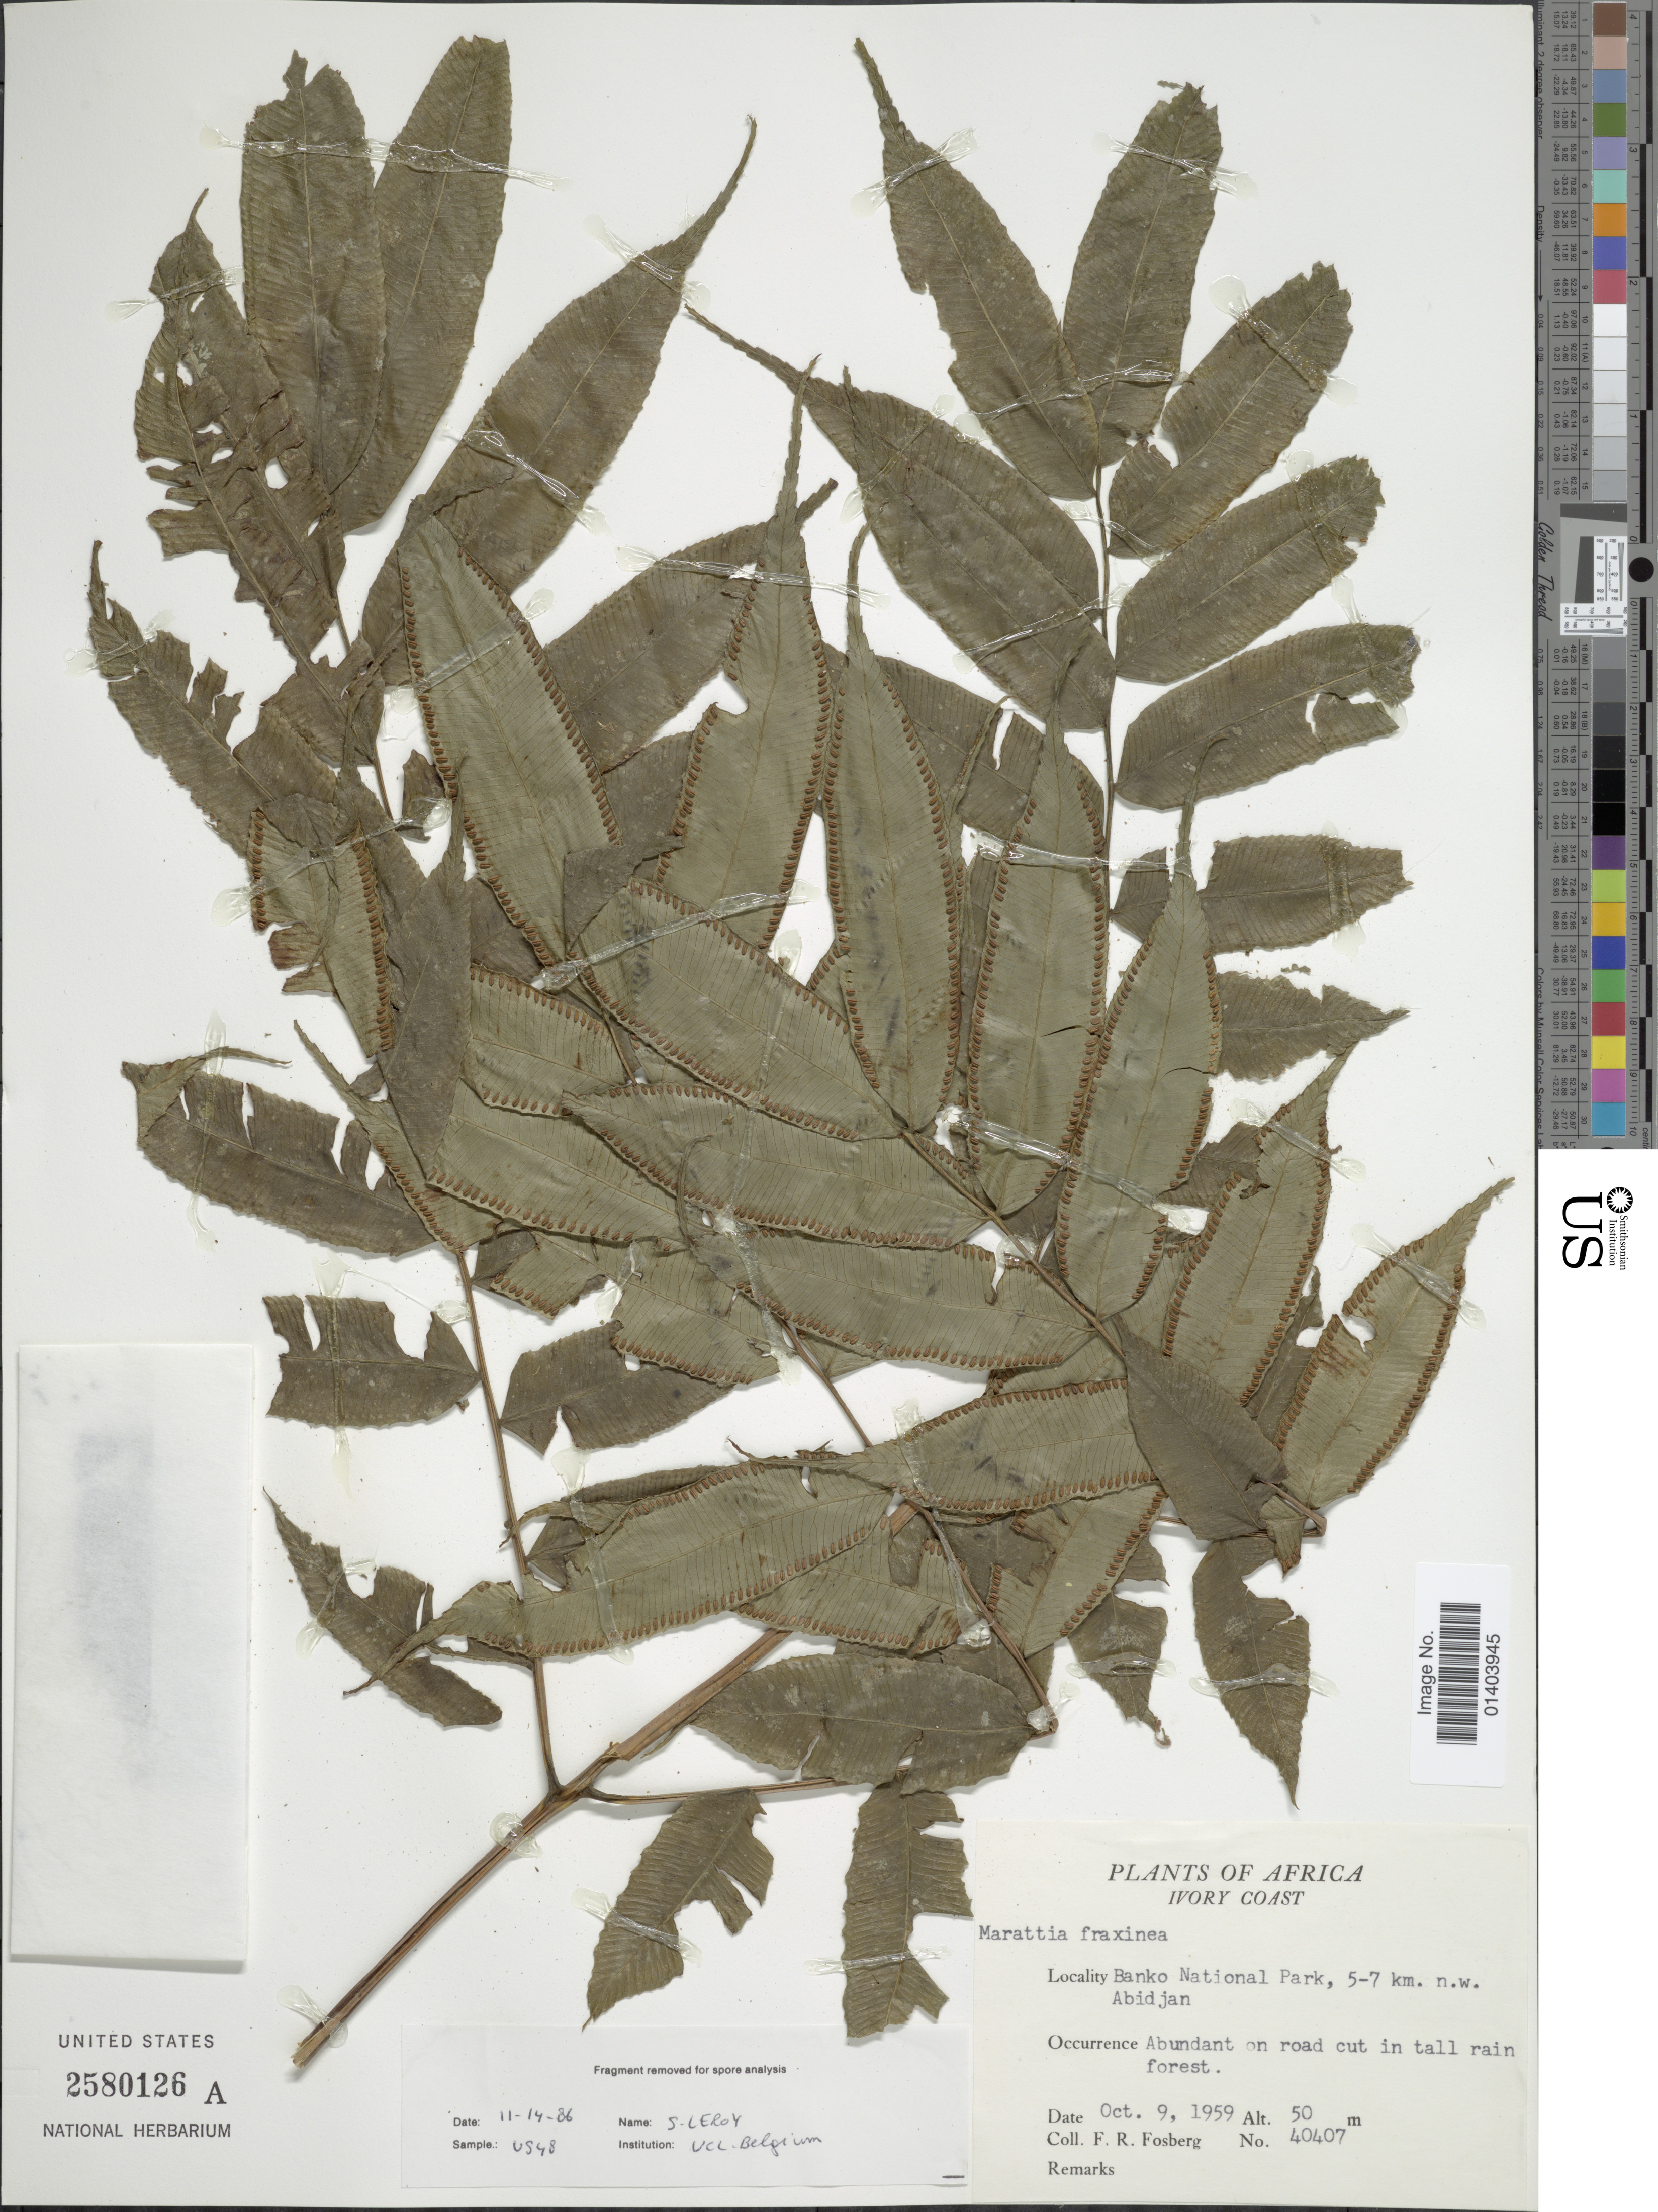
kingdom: Plantae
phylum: Tracheophyta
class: Polypodiopsida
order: Marattiales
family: Marattiaceae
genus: Ptisana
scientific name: Ptisana fraxinea var. fraxinea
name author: (Sm.) Murdock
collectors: F. R. Fosberg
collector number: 40407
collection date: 1959-10-09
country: Ivory Coast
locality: Africa, banko National Park, 5-7 km n.w. Abidjan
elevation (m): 50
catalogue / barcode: US 2580126A